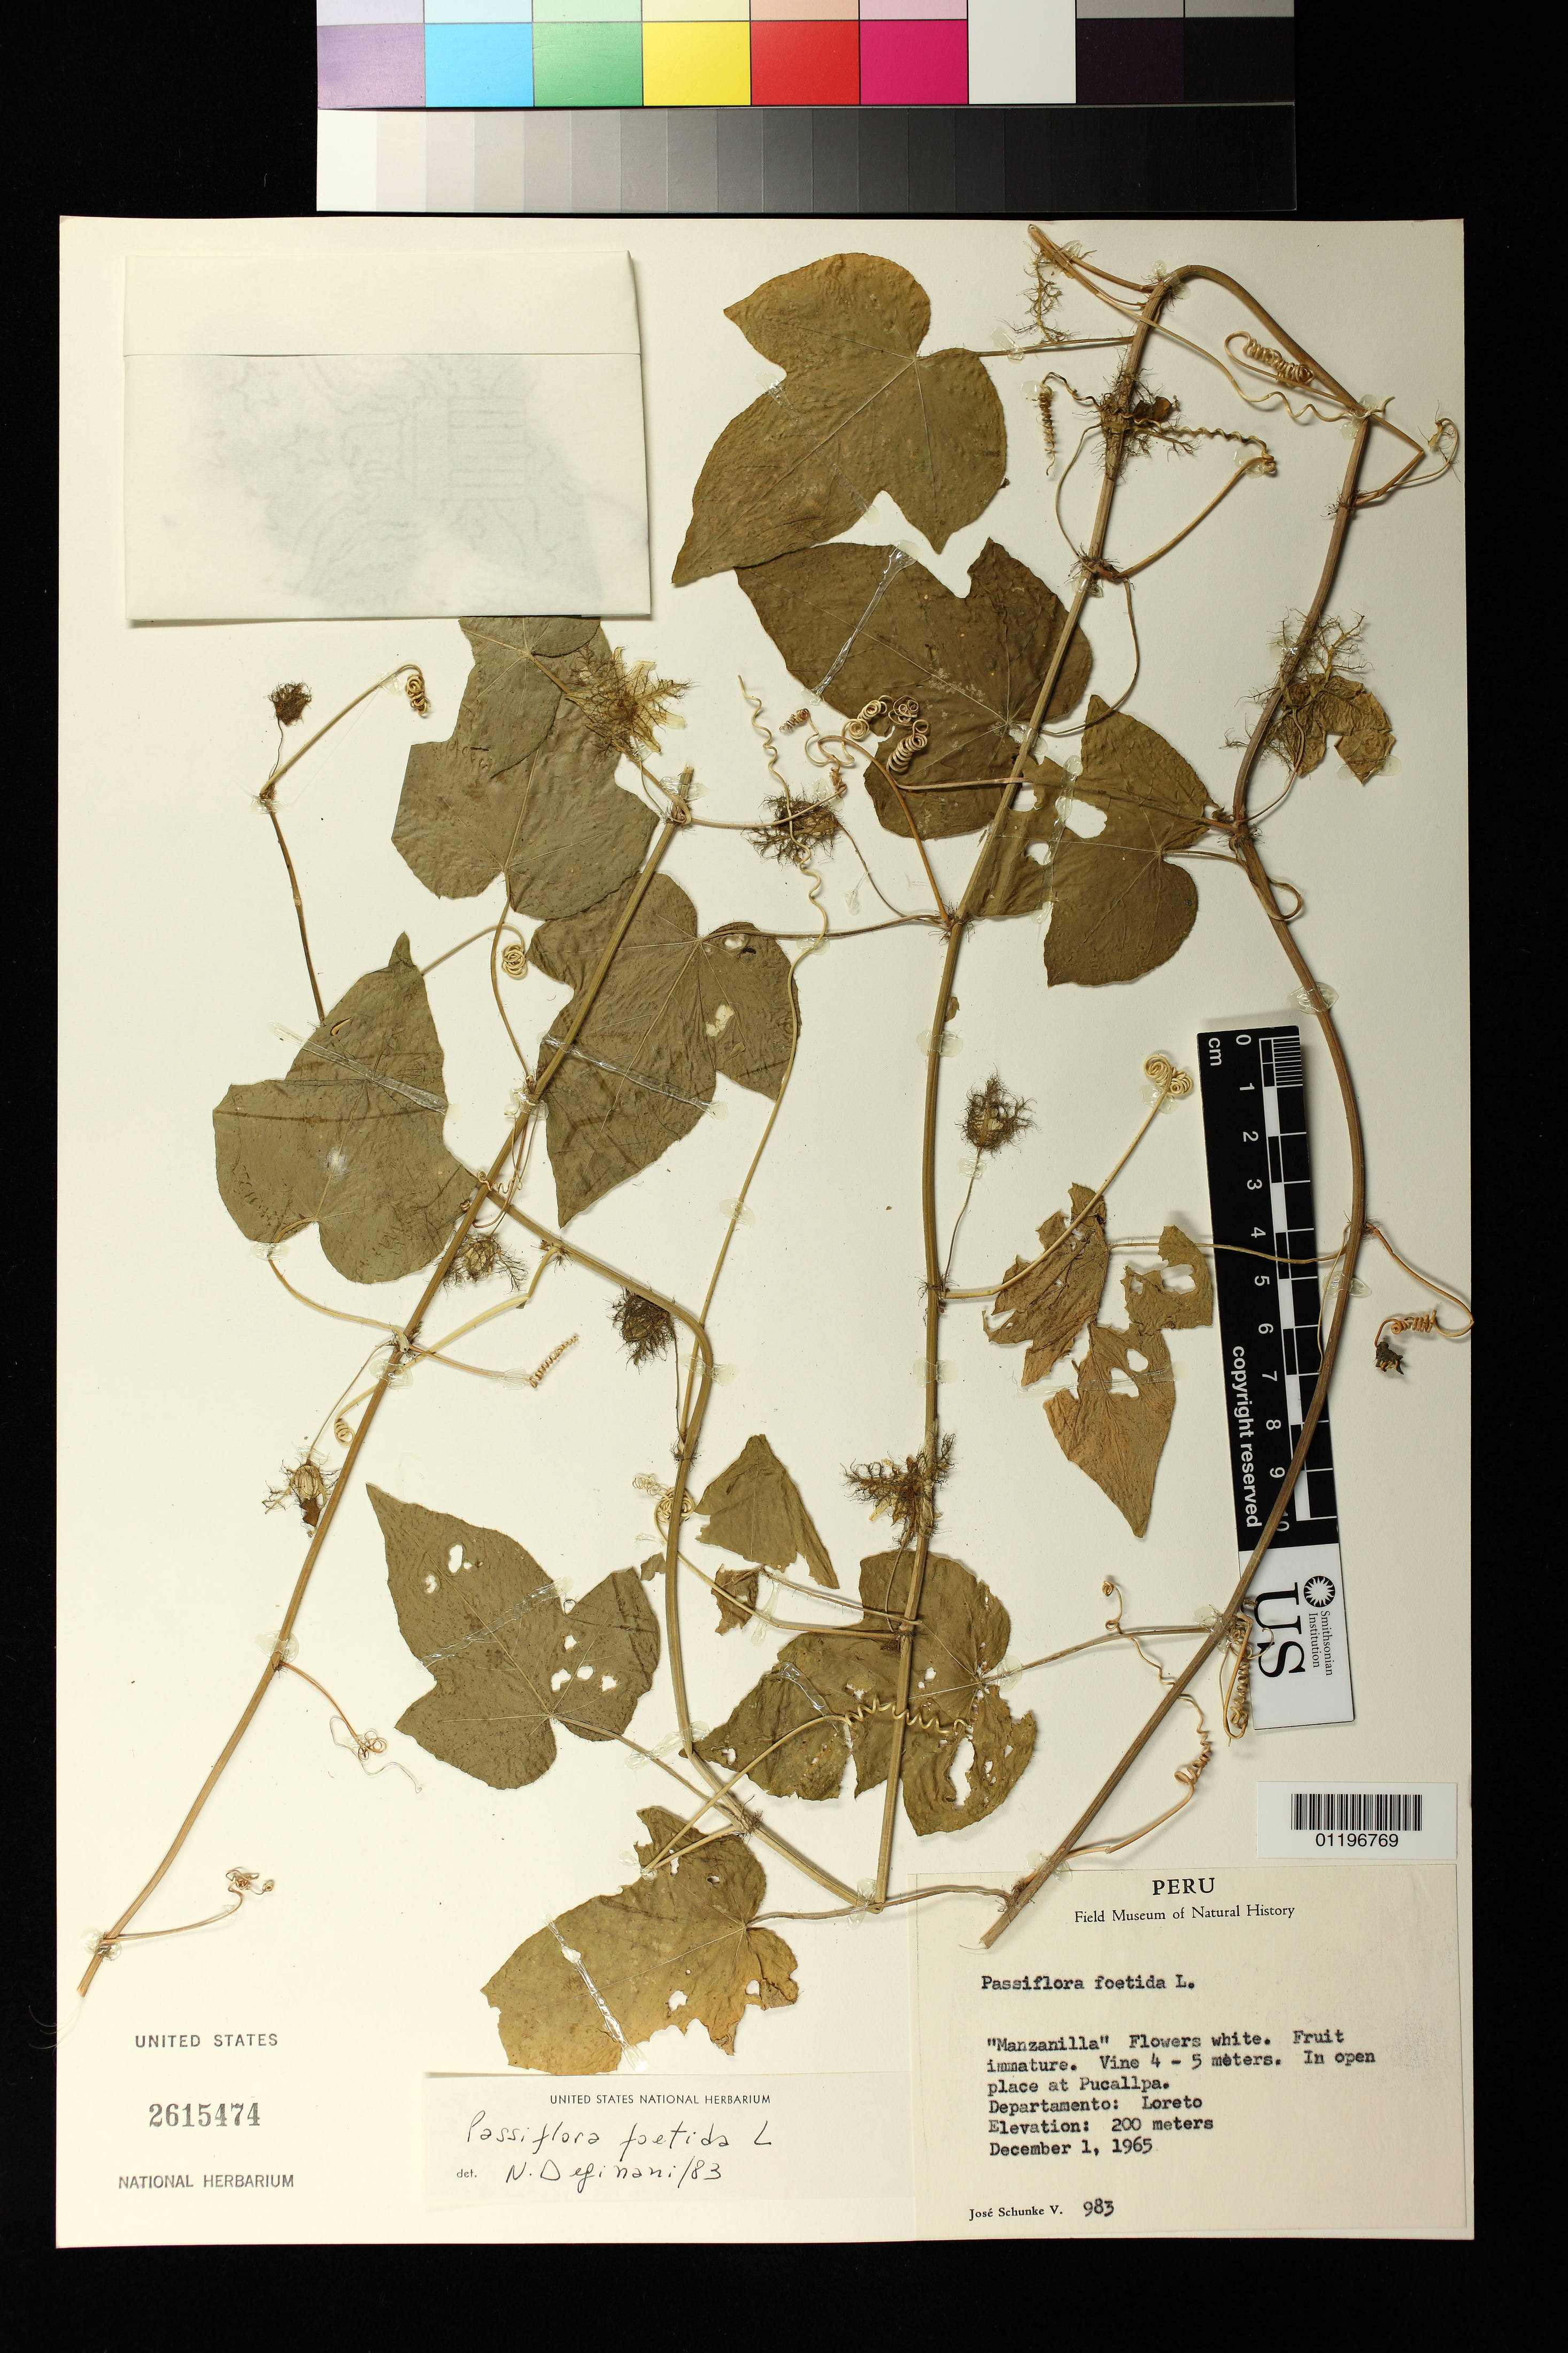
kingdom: Plantae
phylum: Tracheophyta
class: Magnoliopsida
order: Malpighiales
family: Passifloraceae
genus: Passiflora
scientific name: Passiflora foetida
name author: L.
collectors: J. Schunke Vigo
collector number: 983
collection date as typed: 12 Jan 1965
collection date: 1965-01-12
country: Peru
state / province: Loreto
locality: In open place at Pucallpa.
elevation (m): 200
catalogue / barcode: US 2615474